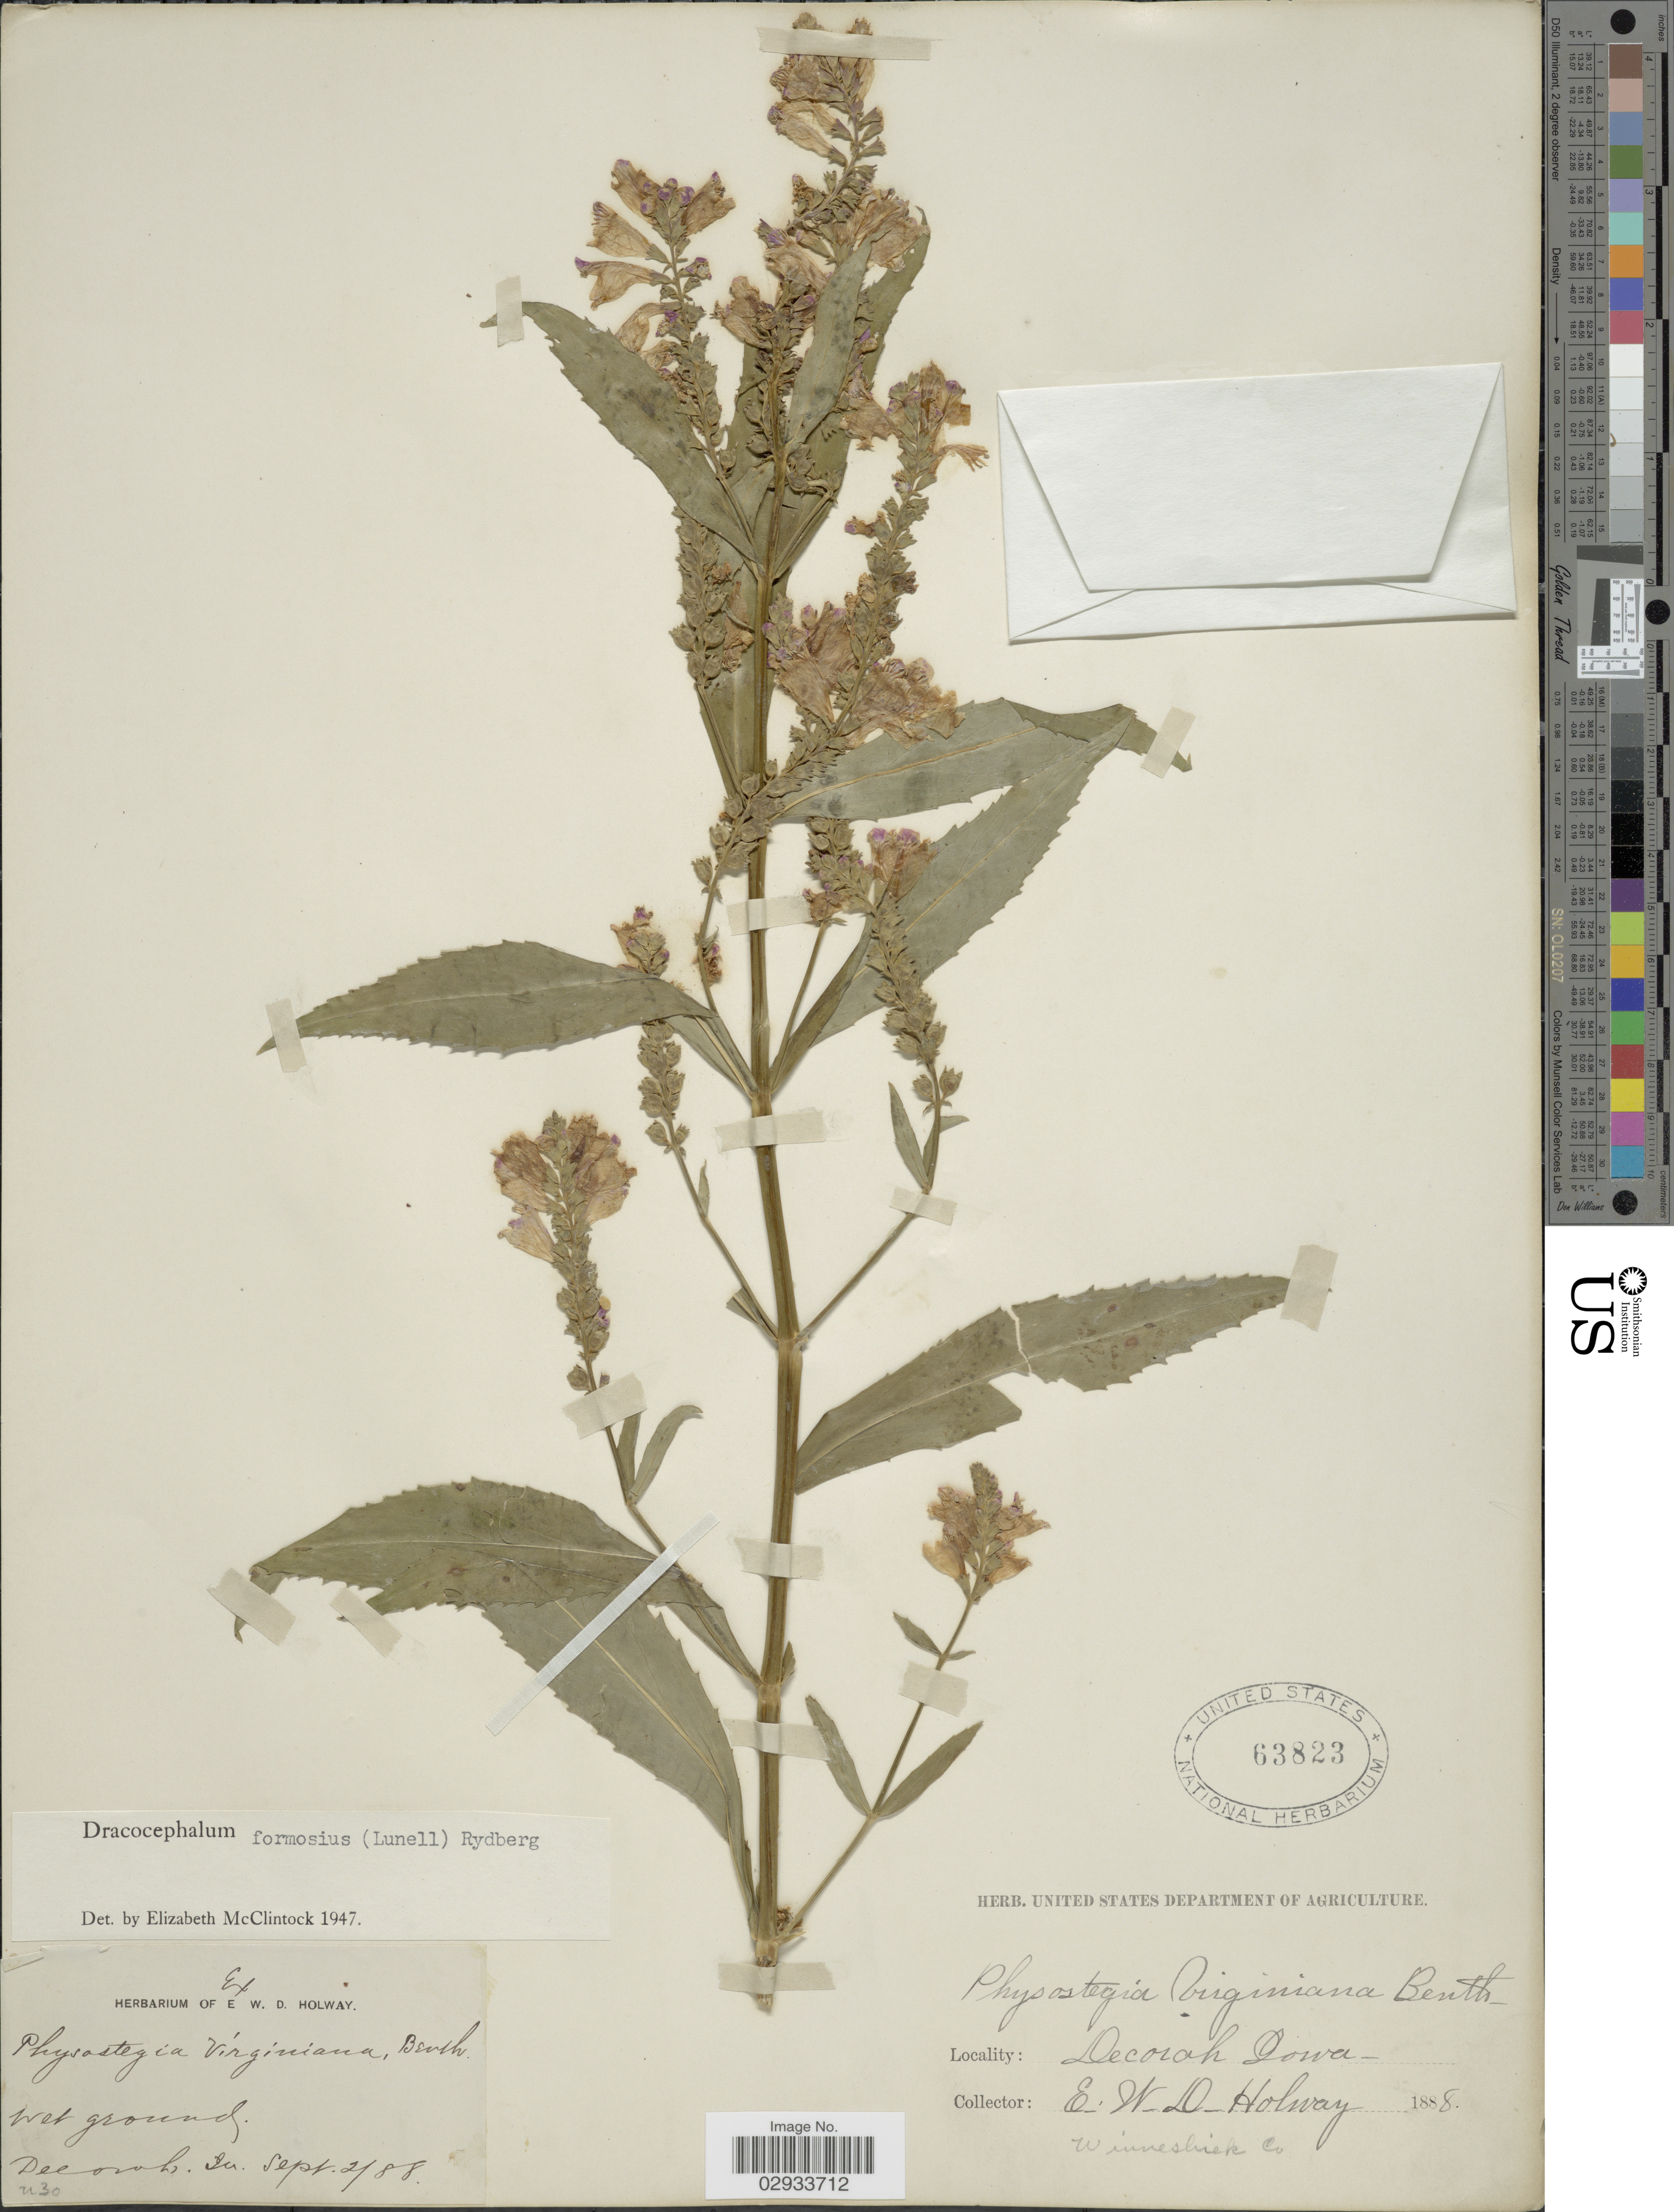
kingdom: Plantae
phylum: Tracheophyta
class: Magnoliopsida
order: Lamiales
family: Lamiaceae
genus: Physostegia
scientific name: Physostegia formosior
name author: Lunell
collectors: E. W. D. Holway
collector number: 30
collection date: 1888-09-21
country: United States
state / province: Iowa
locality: Decorah, Iowa. Winneshiek Co.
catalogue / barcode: US 63823